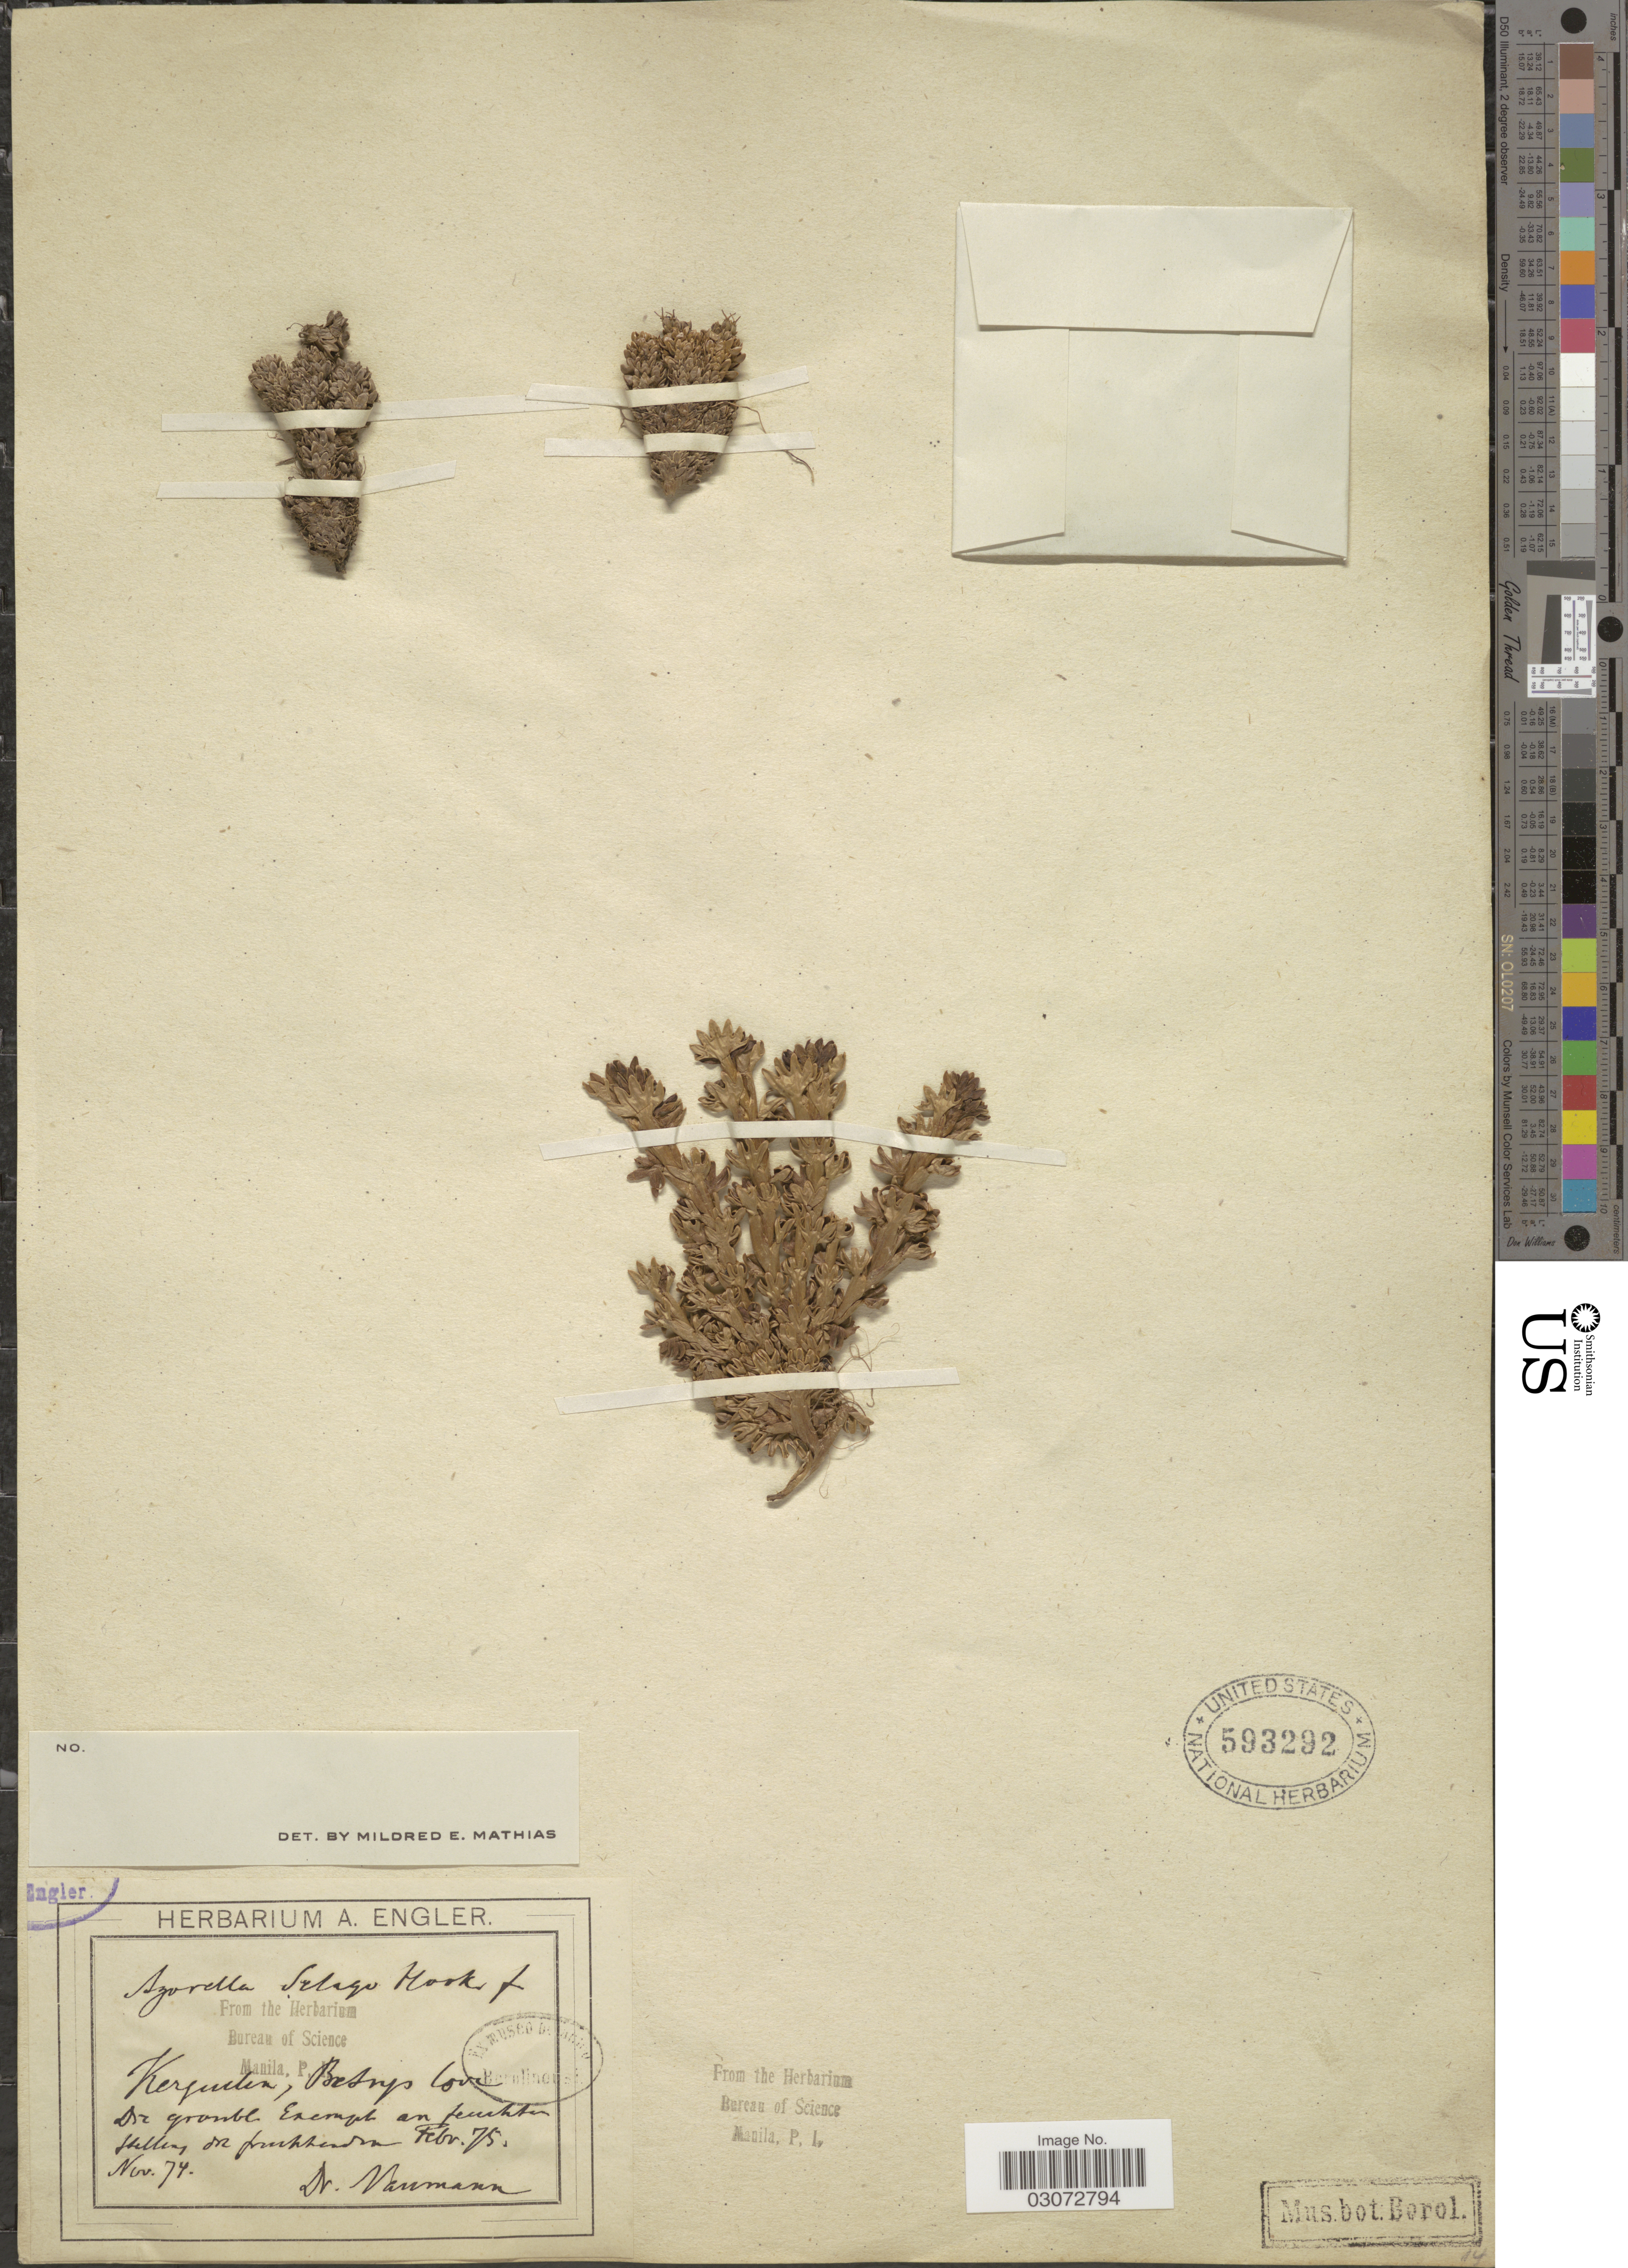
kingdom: Plantae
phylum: Tracheophyta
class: Magnoliopsida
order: Apiales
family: Apiaceae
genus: Azorella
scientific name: Azorella selago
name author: Hook. f.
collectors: -. Naumann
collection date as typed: Transcribed d/m/y: /11/74 to /2/75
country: French Southern Territories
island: Kerguelen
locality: Kerguelen, Betrys Cove.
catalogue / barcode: US 593292